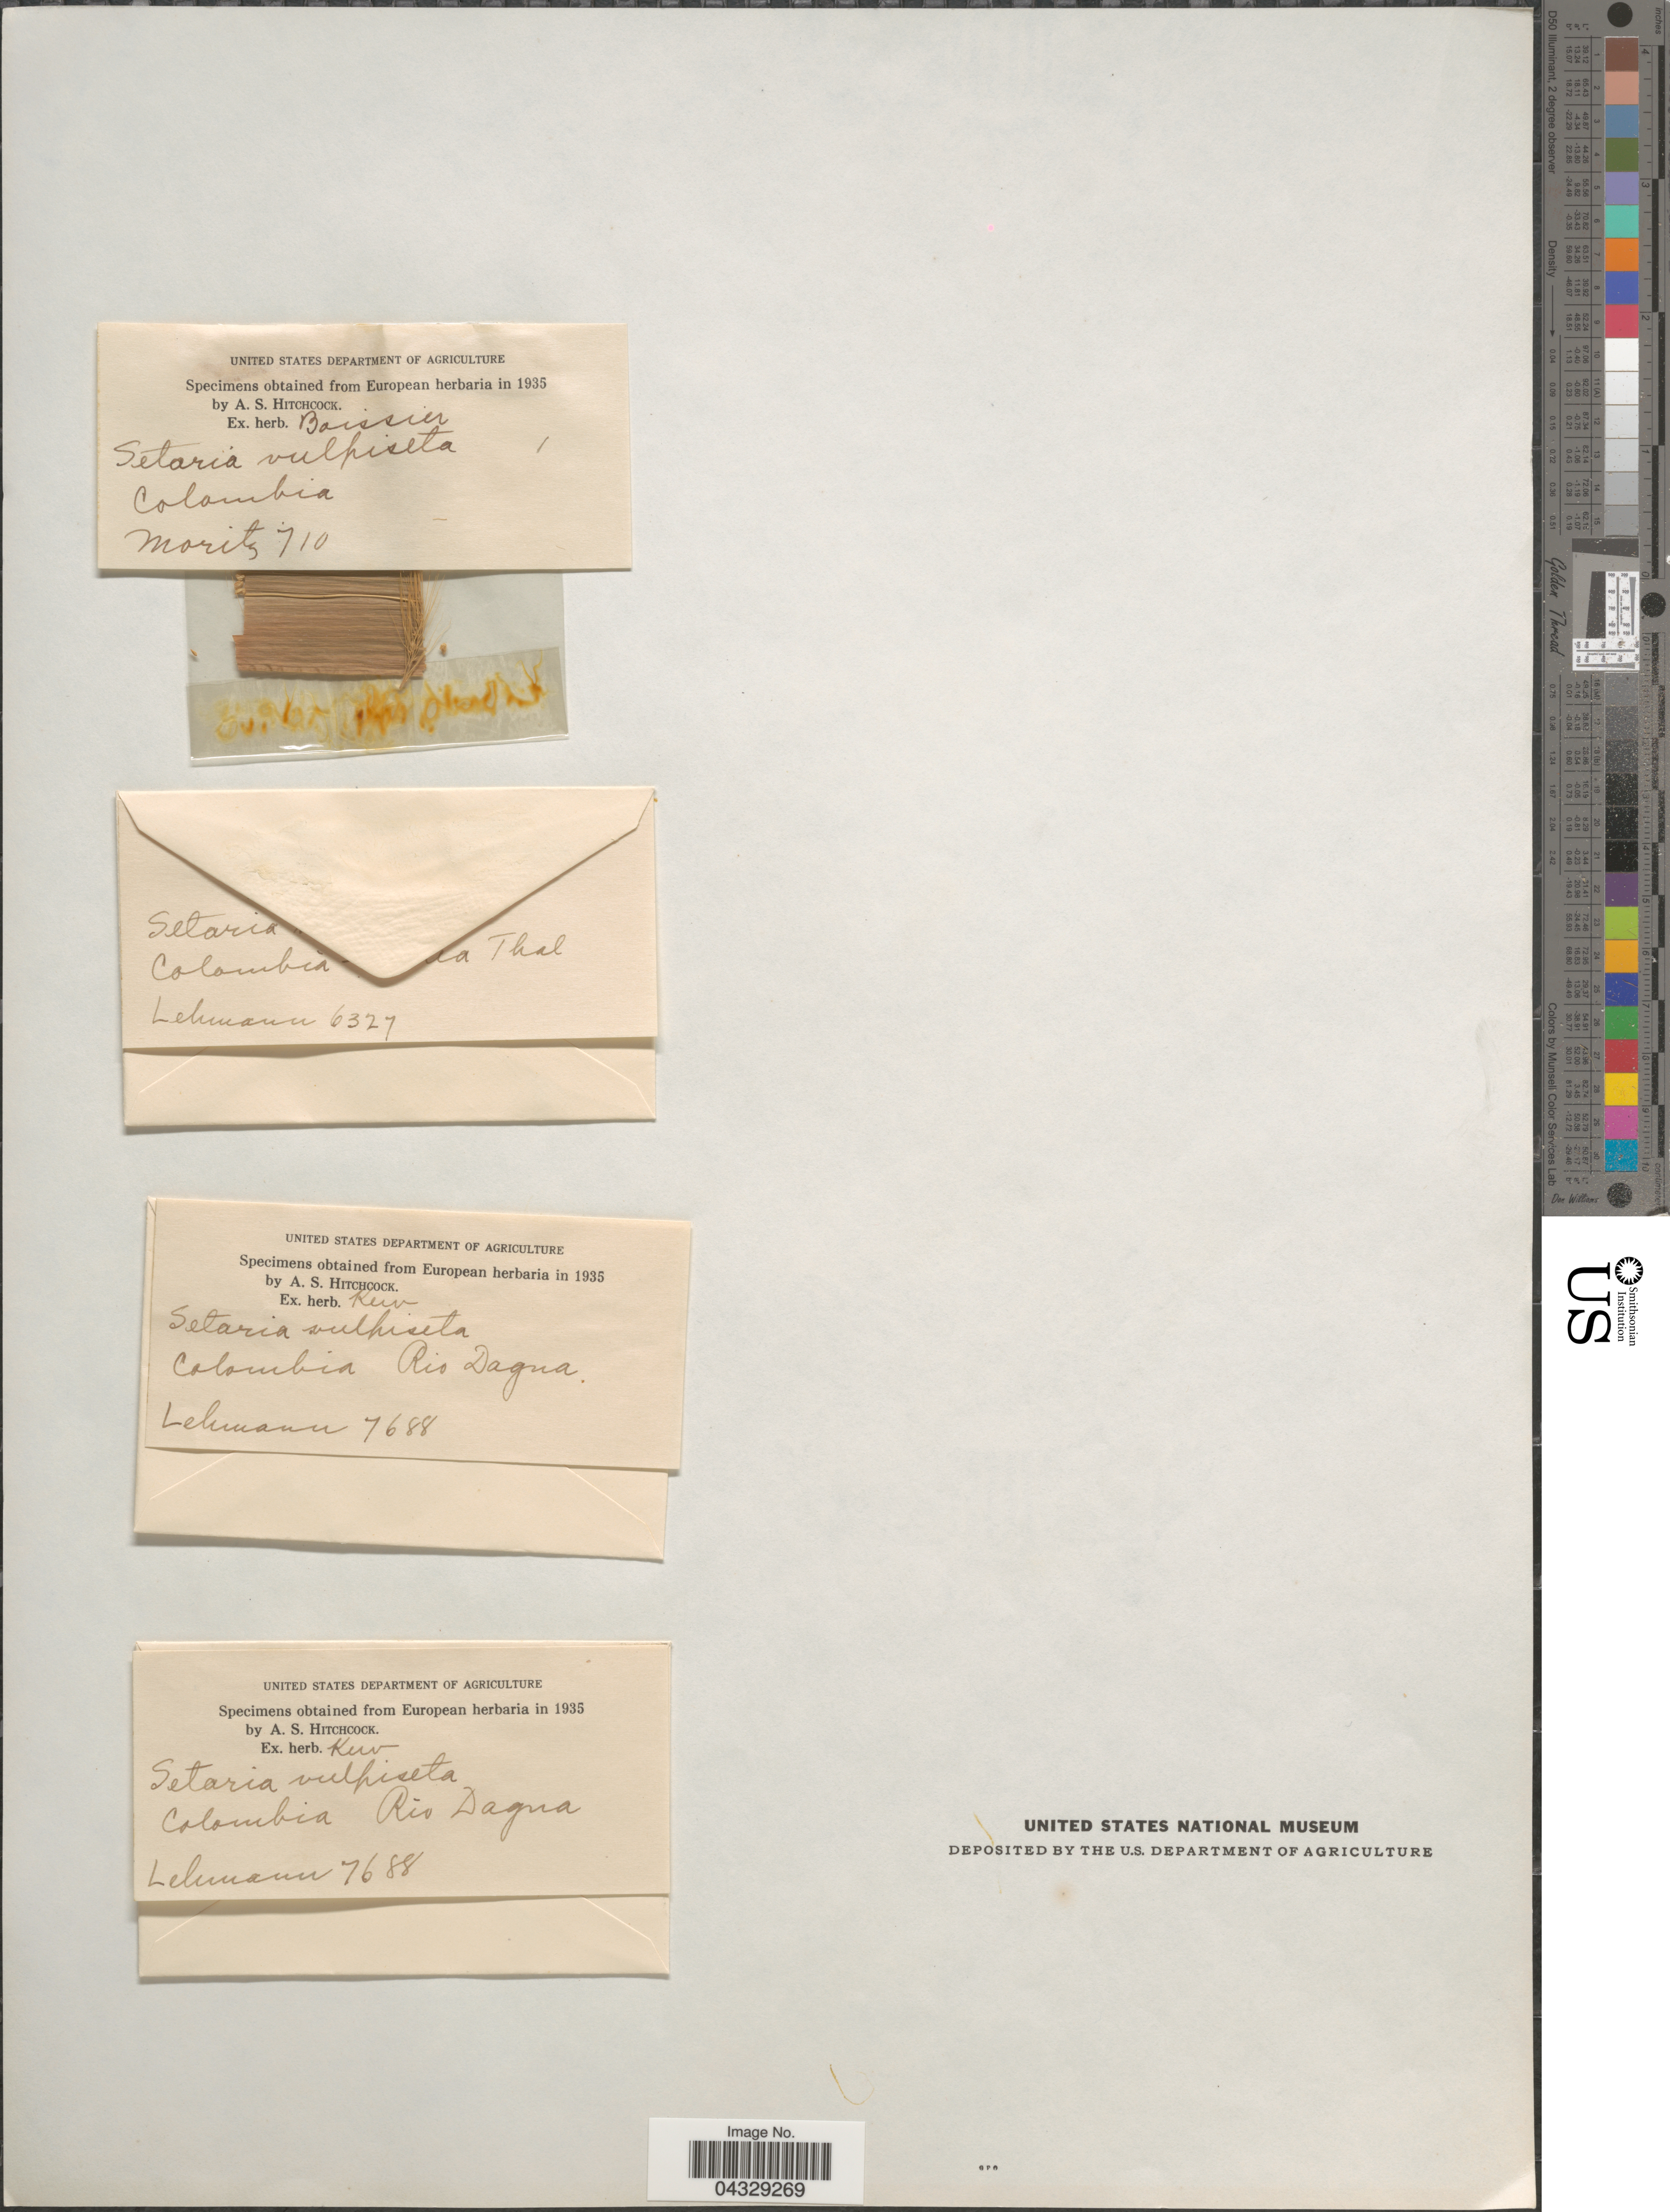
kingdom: Plantae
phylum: Tracheophyta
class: Liliopsida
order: Poales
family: Poaceae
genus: Setaria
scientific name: Setaria vulpiseta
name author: (Lam.) Roem. & Schult.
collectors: -. Lehmann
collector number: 7688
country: Colombia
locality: Rio Dagua.